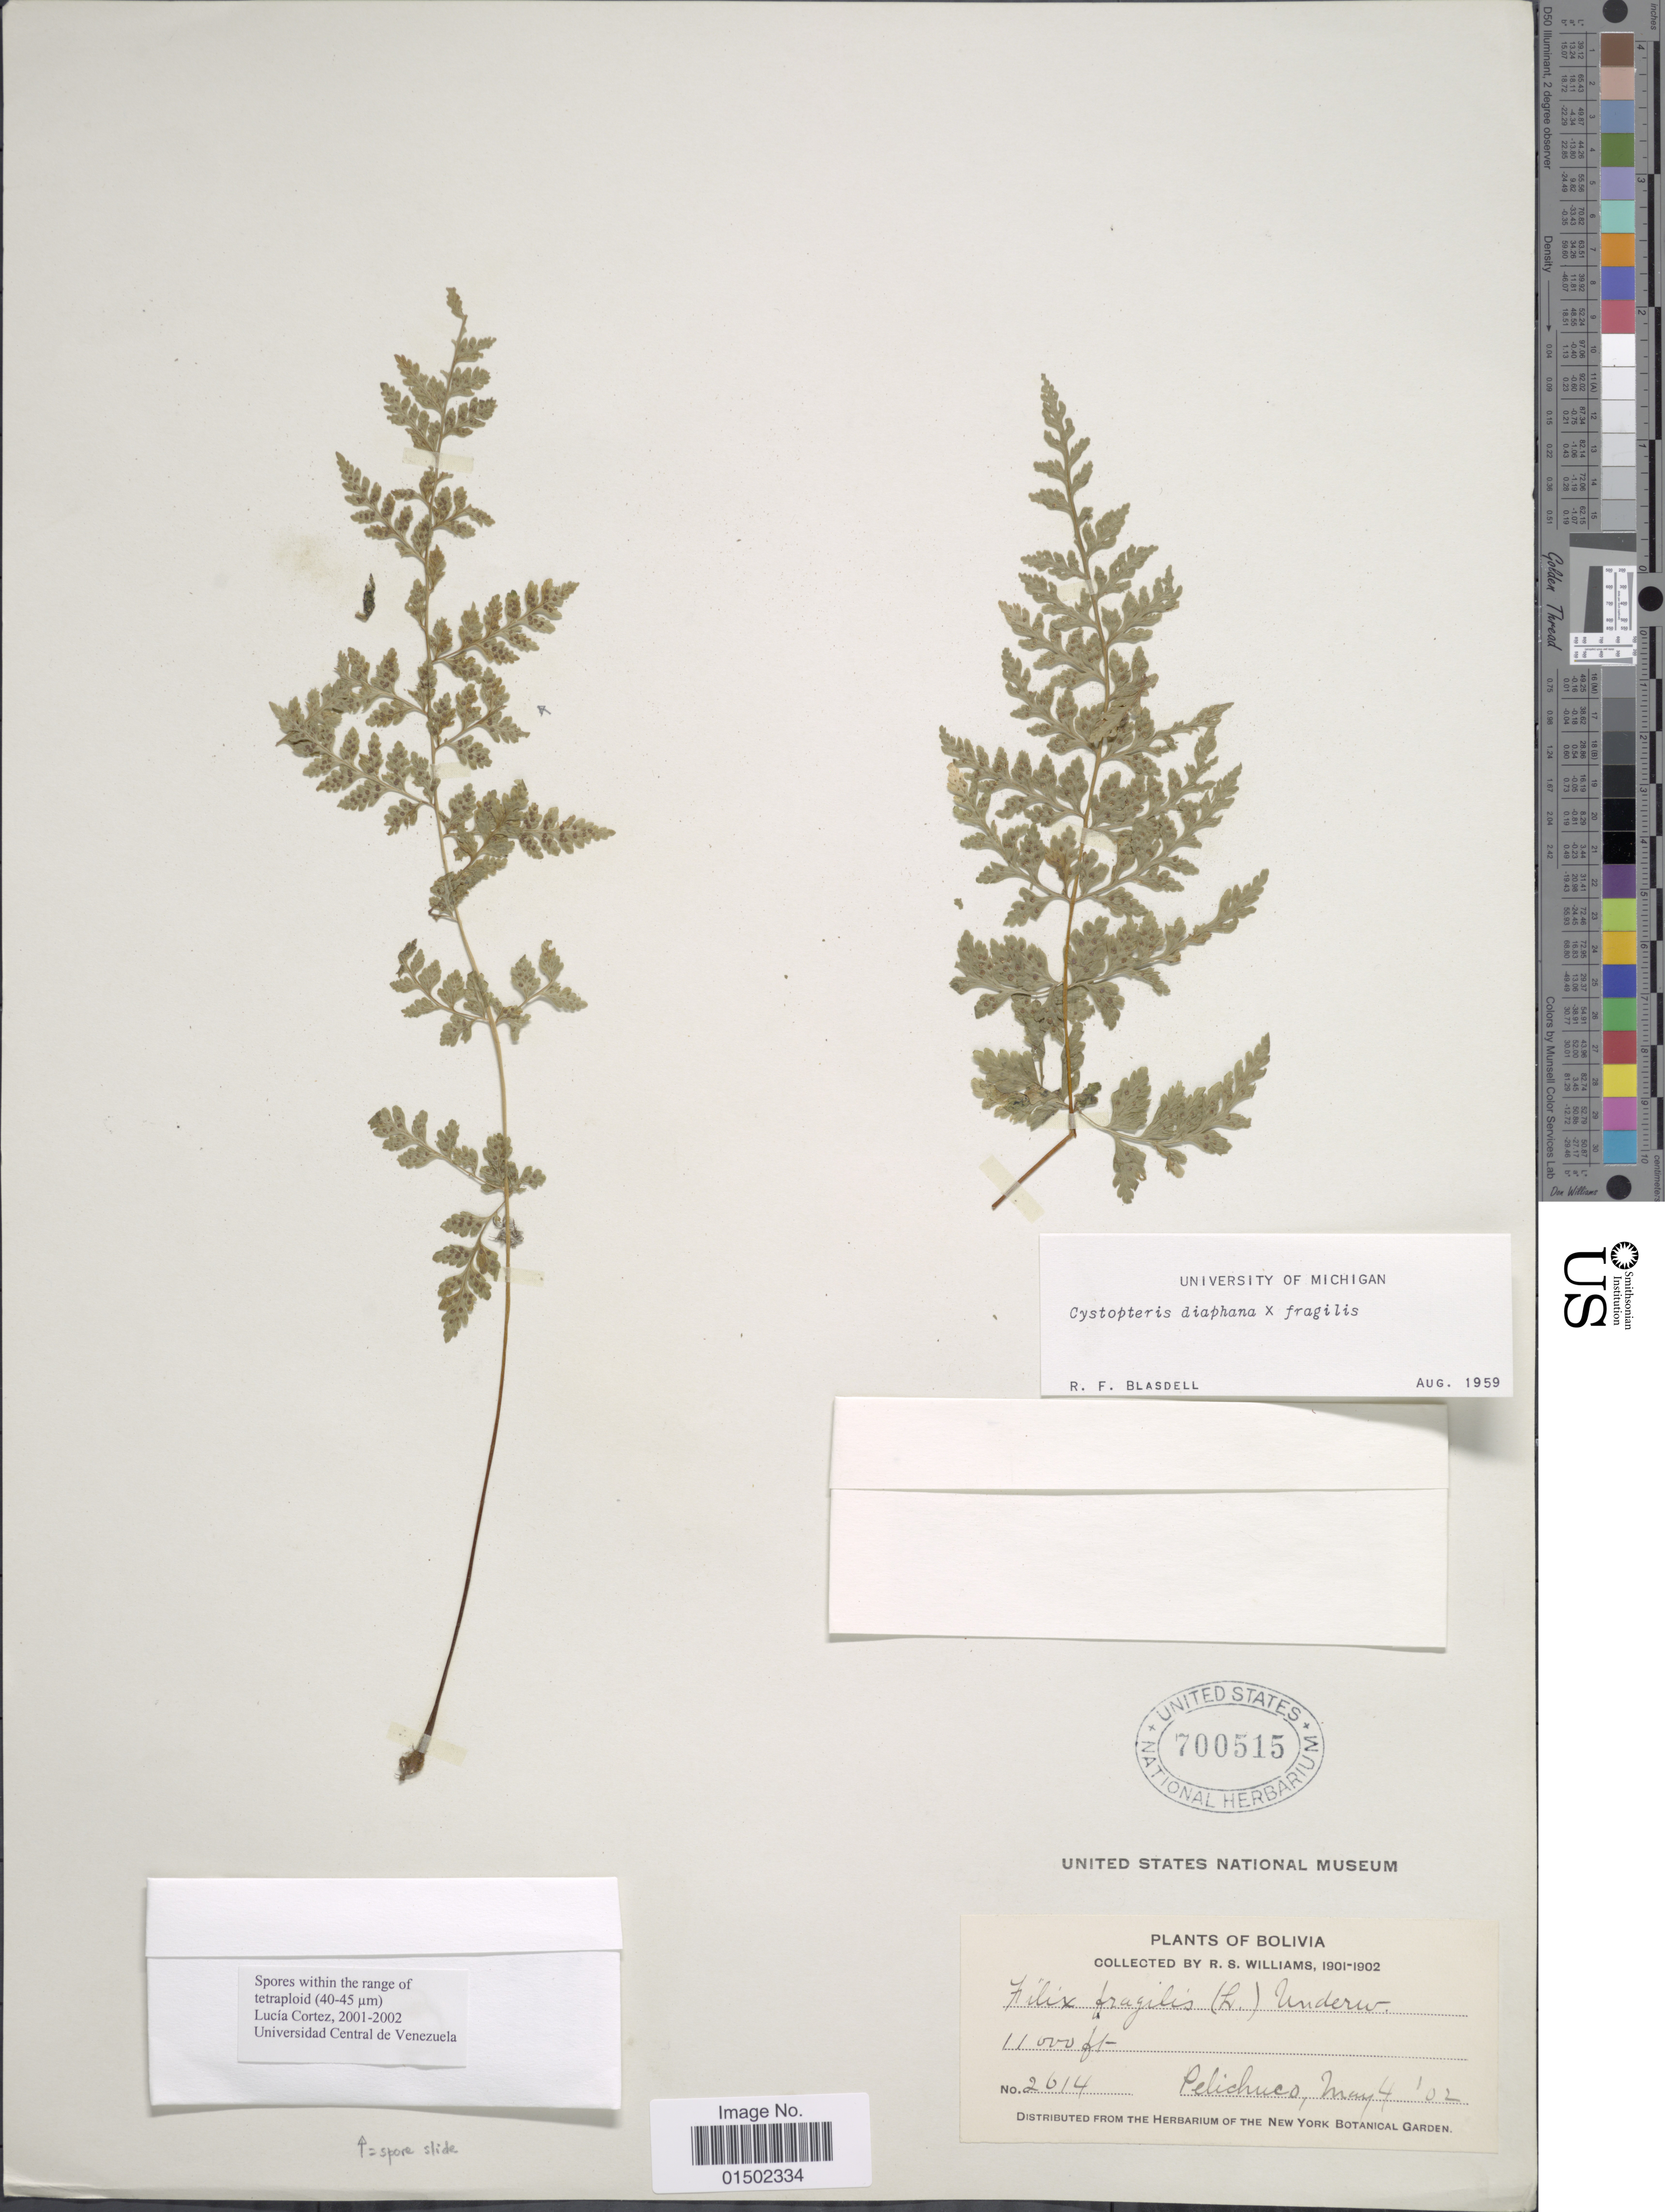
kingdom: Plantae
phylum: Tracheophyta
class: Polypodiopsida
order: Polypodiales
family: Cystopteridaceae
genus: Cystopteris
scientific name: Cystopteris diaphana x C. fragilis (L.) Bernh.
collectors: R. Willliams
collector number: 2614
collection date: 1902-05-04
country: Bolivia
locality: Pelichuco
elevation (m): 3353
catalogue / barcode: US 700515